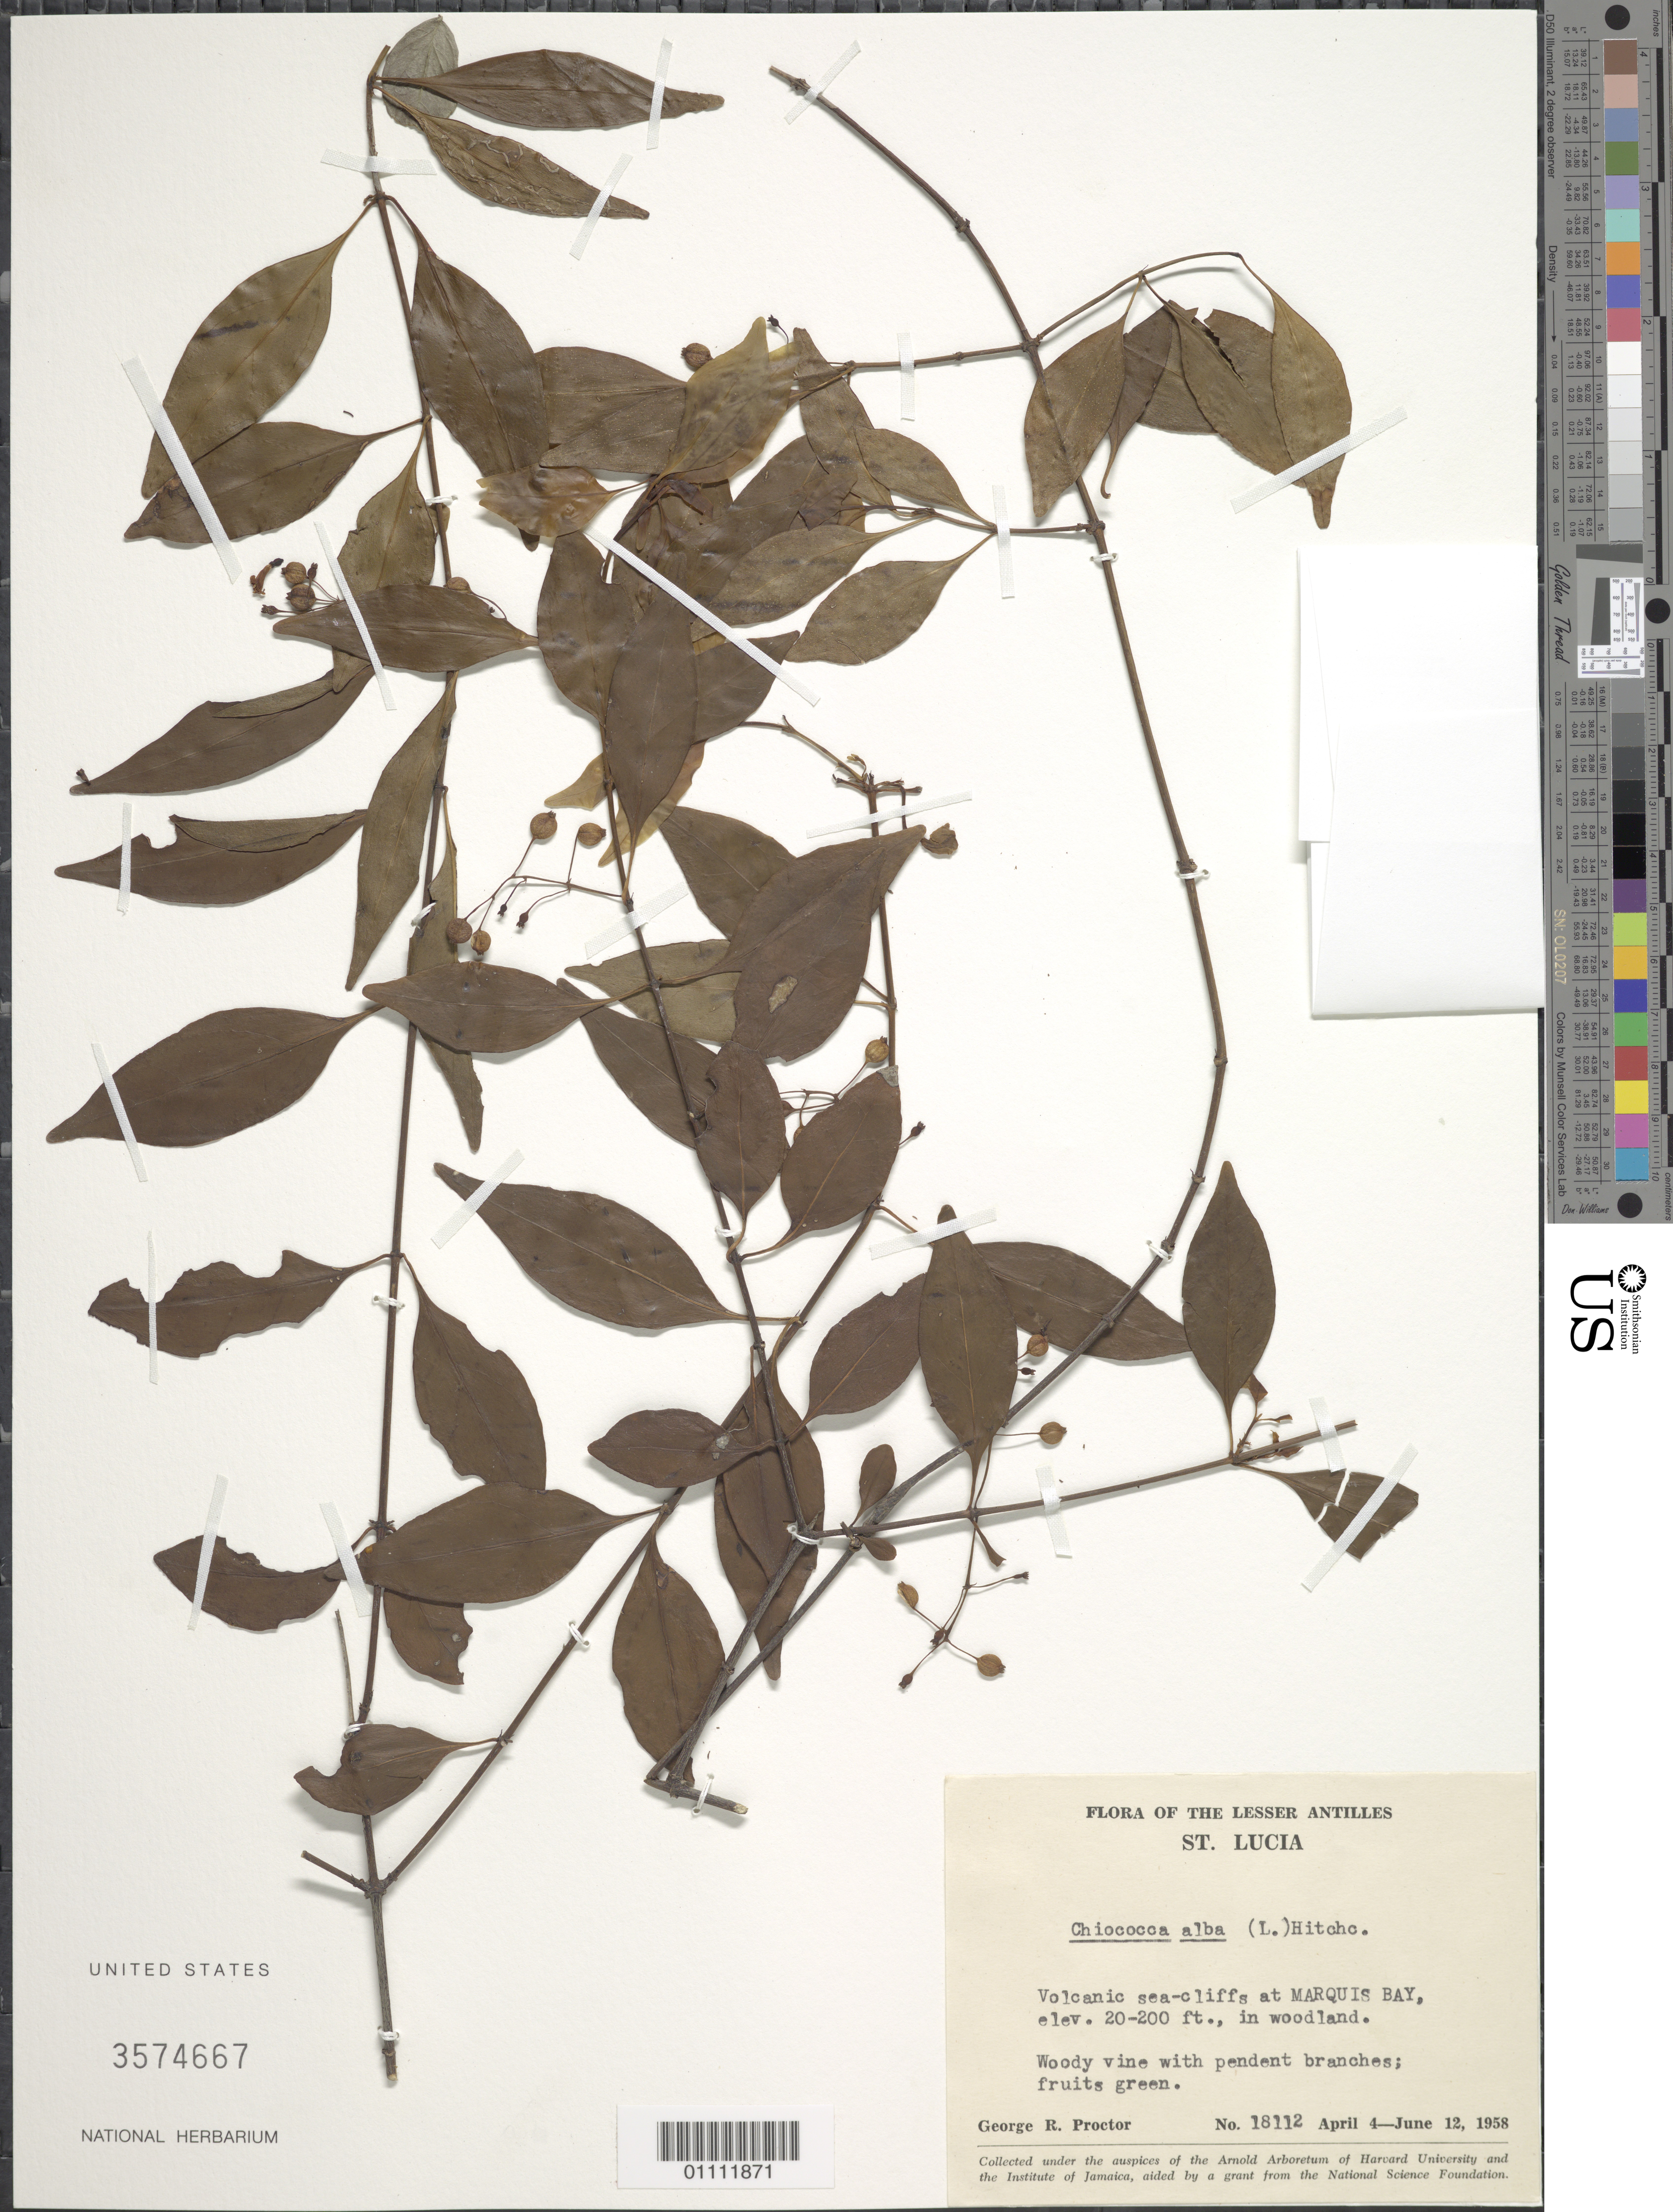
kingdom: Plantae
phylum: Tracheophyta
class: Magnoliopsida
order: Gentianales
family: Rubiaceae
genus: Chiococca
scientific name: Chiococca alba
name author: (L.) Hitchc.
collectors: G. R. Proctor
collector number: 18112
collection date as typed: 04 Apr 1958 to 12 Jun 1958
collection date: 1958-04-04/1958-06-12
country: St. Lucia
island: St. Lucia I.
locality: Marquis Bay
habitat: Volcanic sea-cliffs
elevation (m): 6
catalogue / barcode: US 3574667